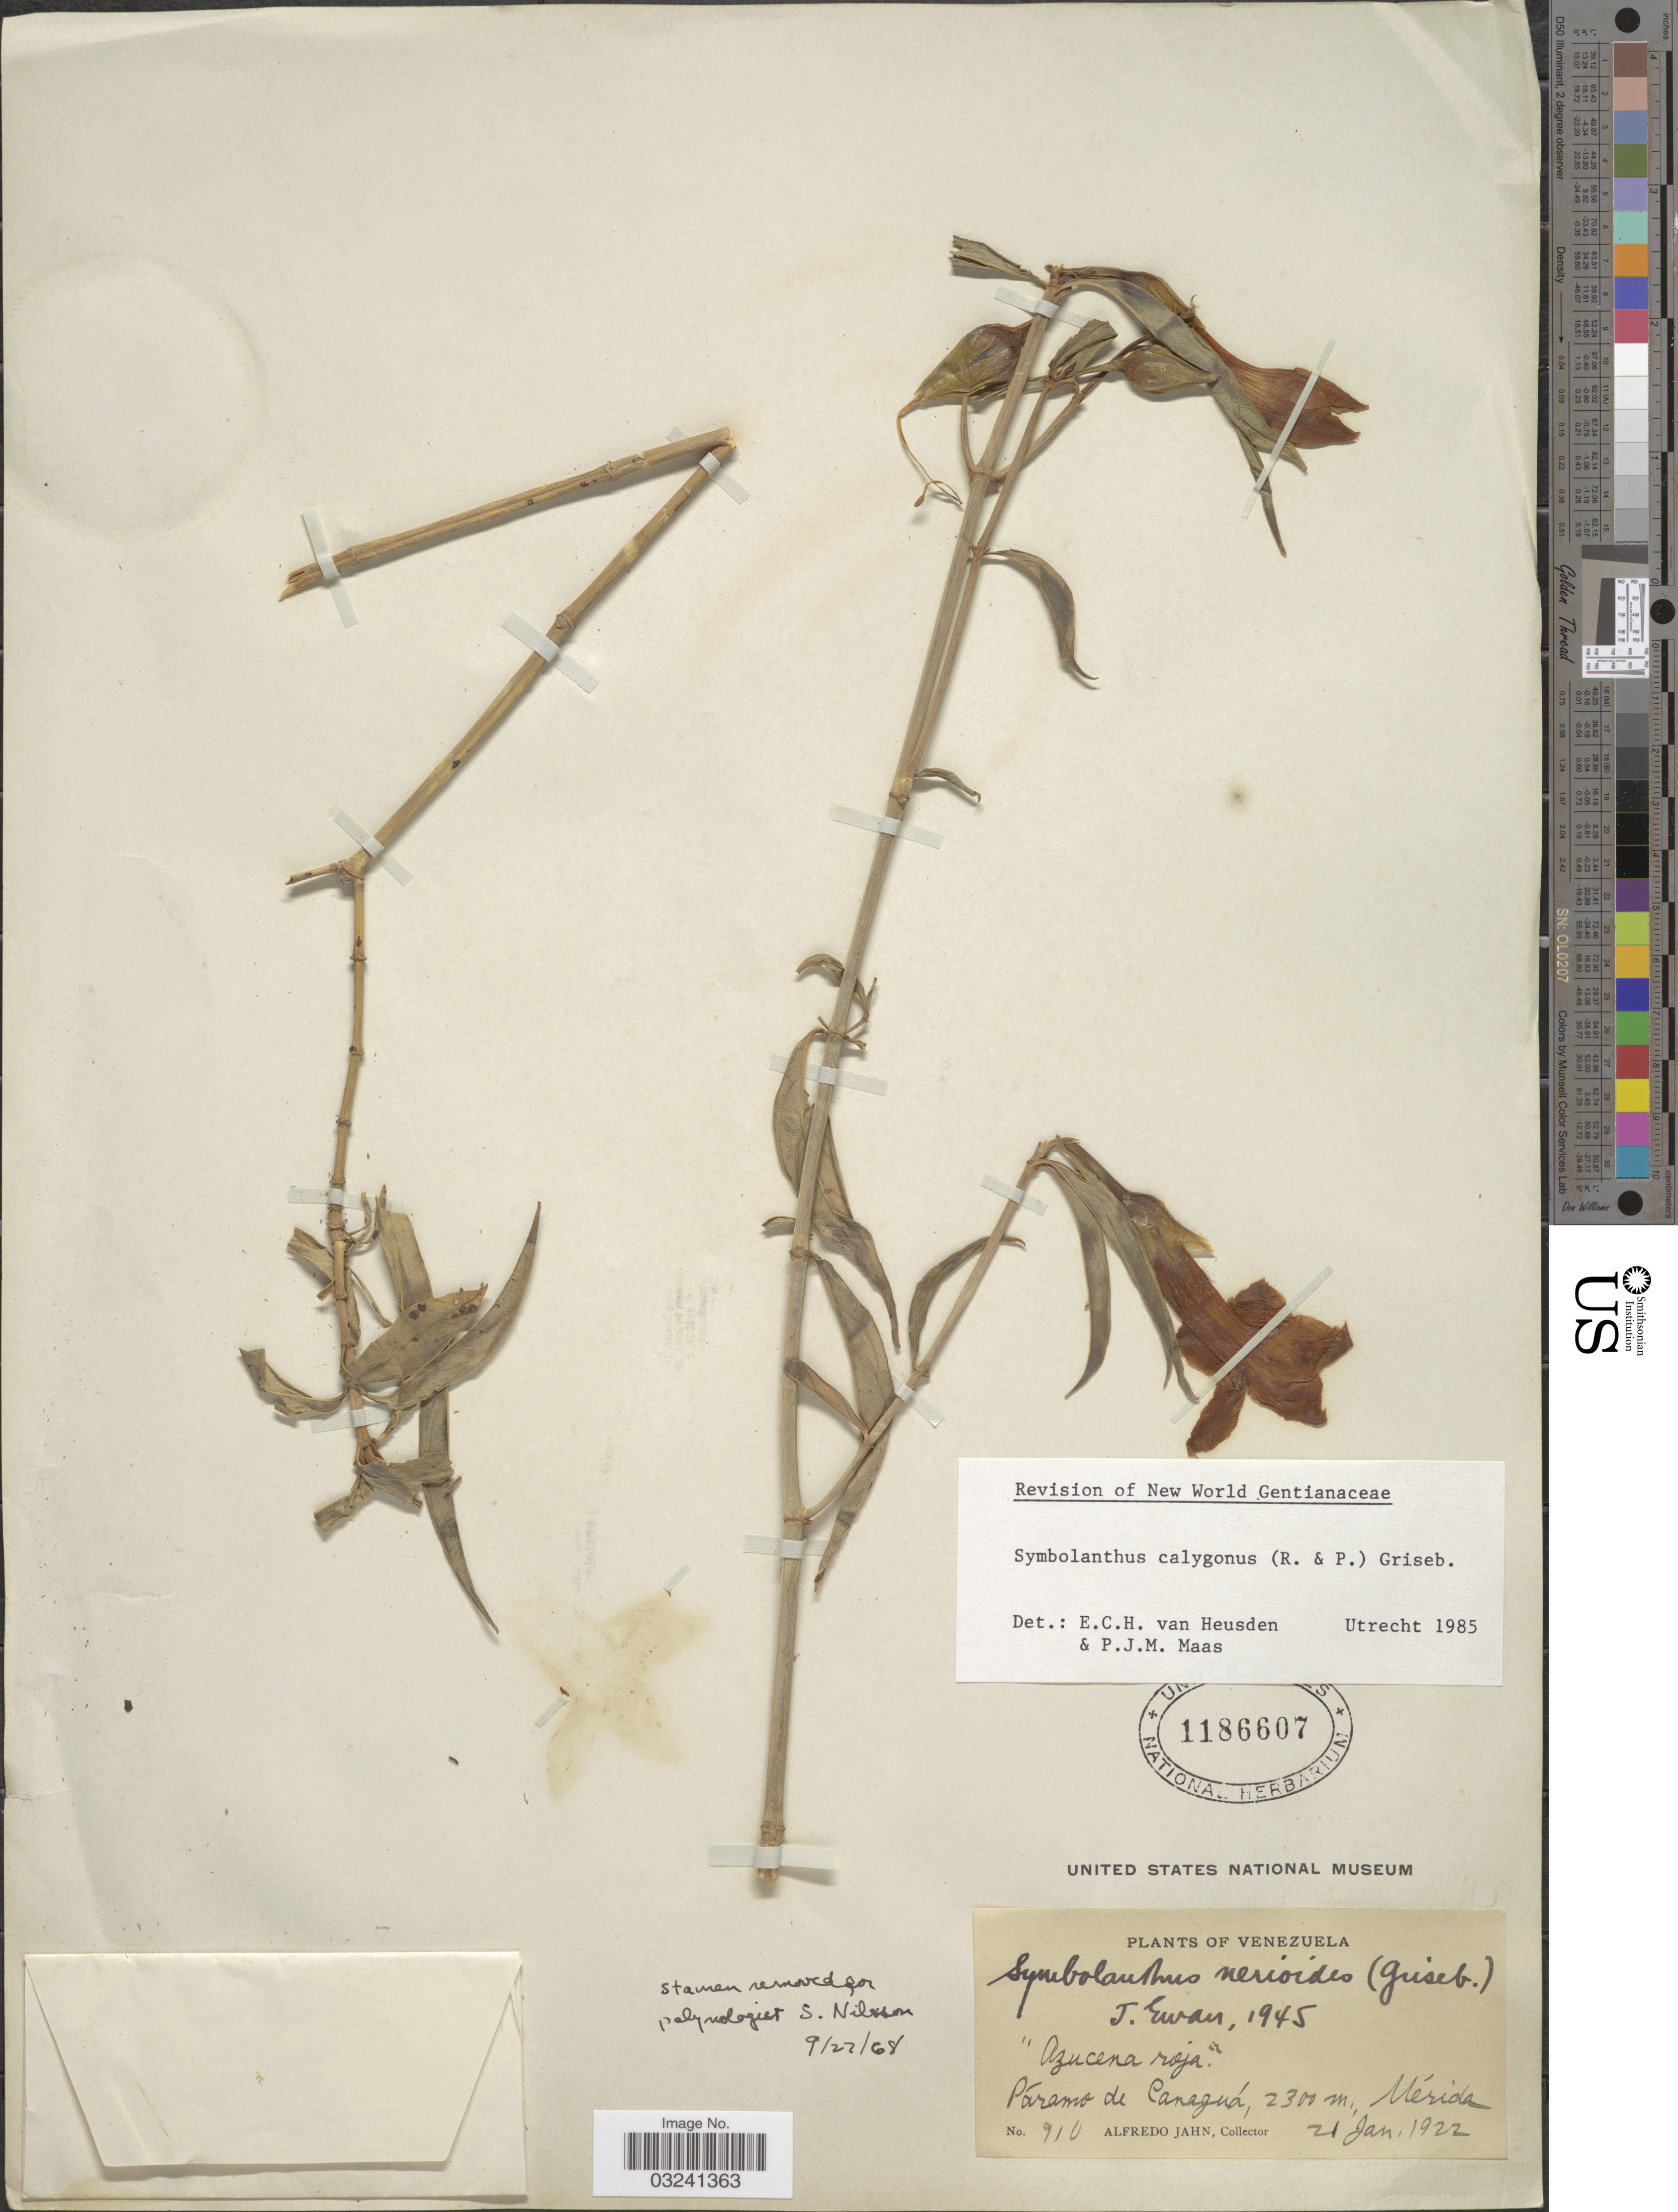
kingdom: Plantae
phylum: Tracheophyta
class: Magnoliopsida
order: Gentianales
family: Gentianaceae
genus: Symbolanthus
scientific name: Symbolanthus calygonus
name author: (Ruiz & Pav.) Griseb. ex Gilg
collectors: A. Jahn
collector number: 910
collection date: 1922-01-21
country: Venezuela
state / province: Mérida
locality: Páramo de Canaguá.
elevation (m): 2300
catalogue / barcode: US 1186607